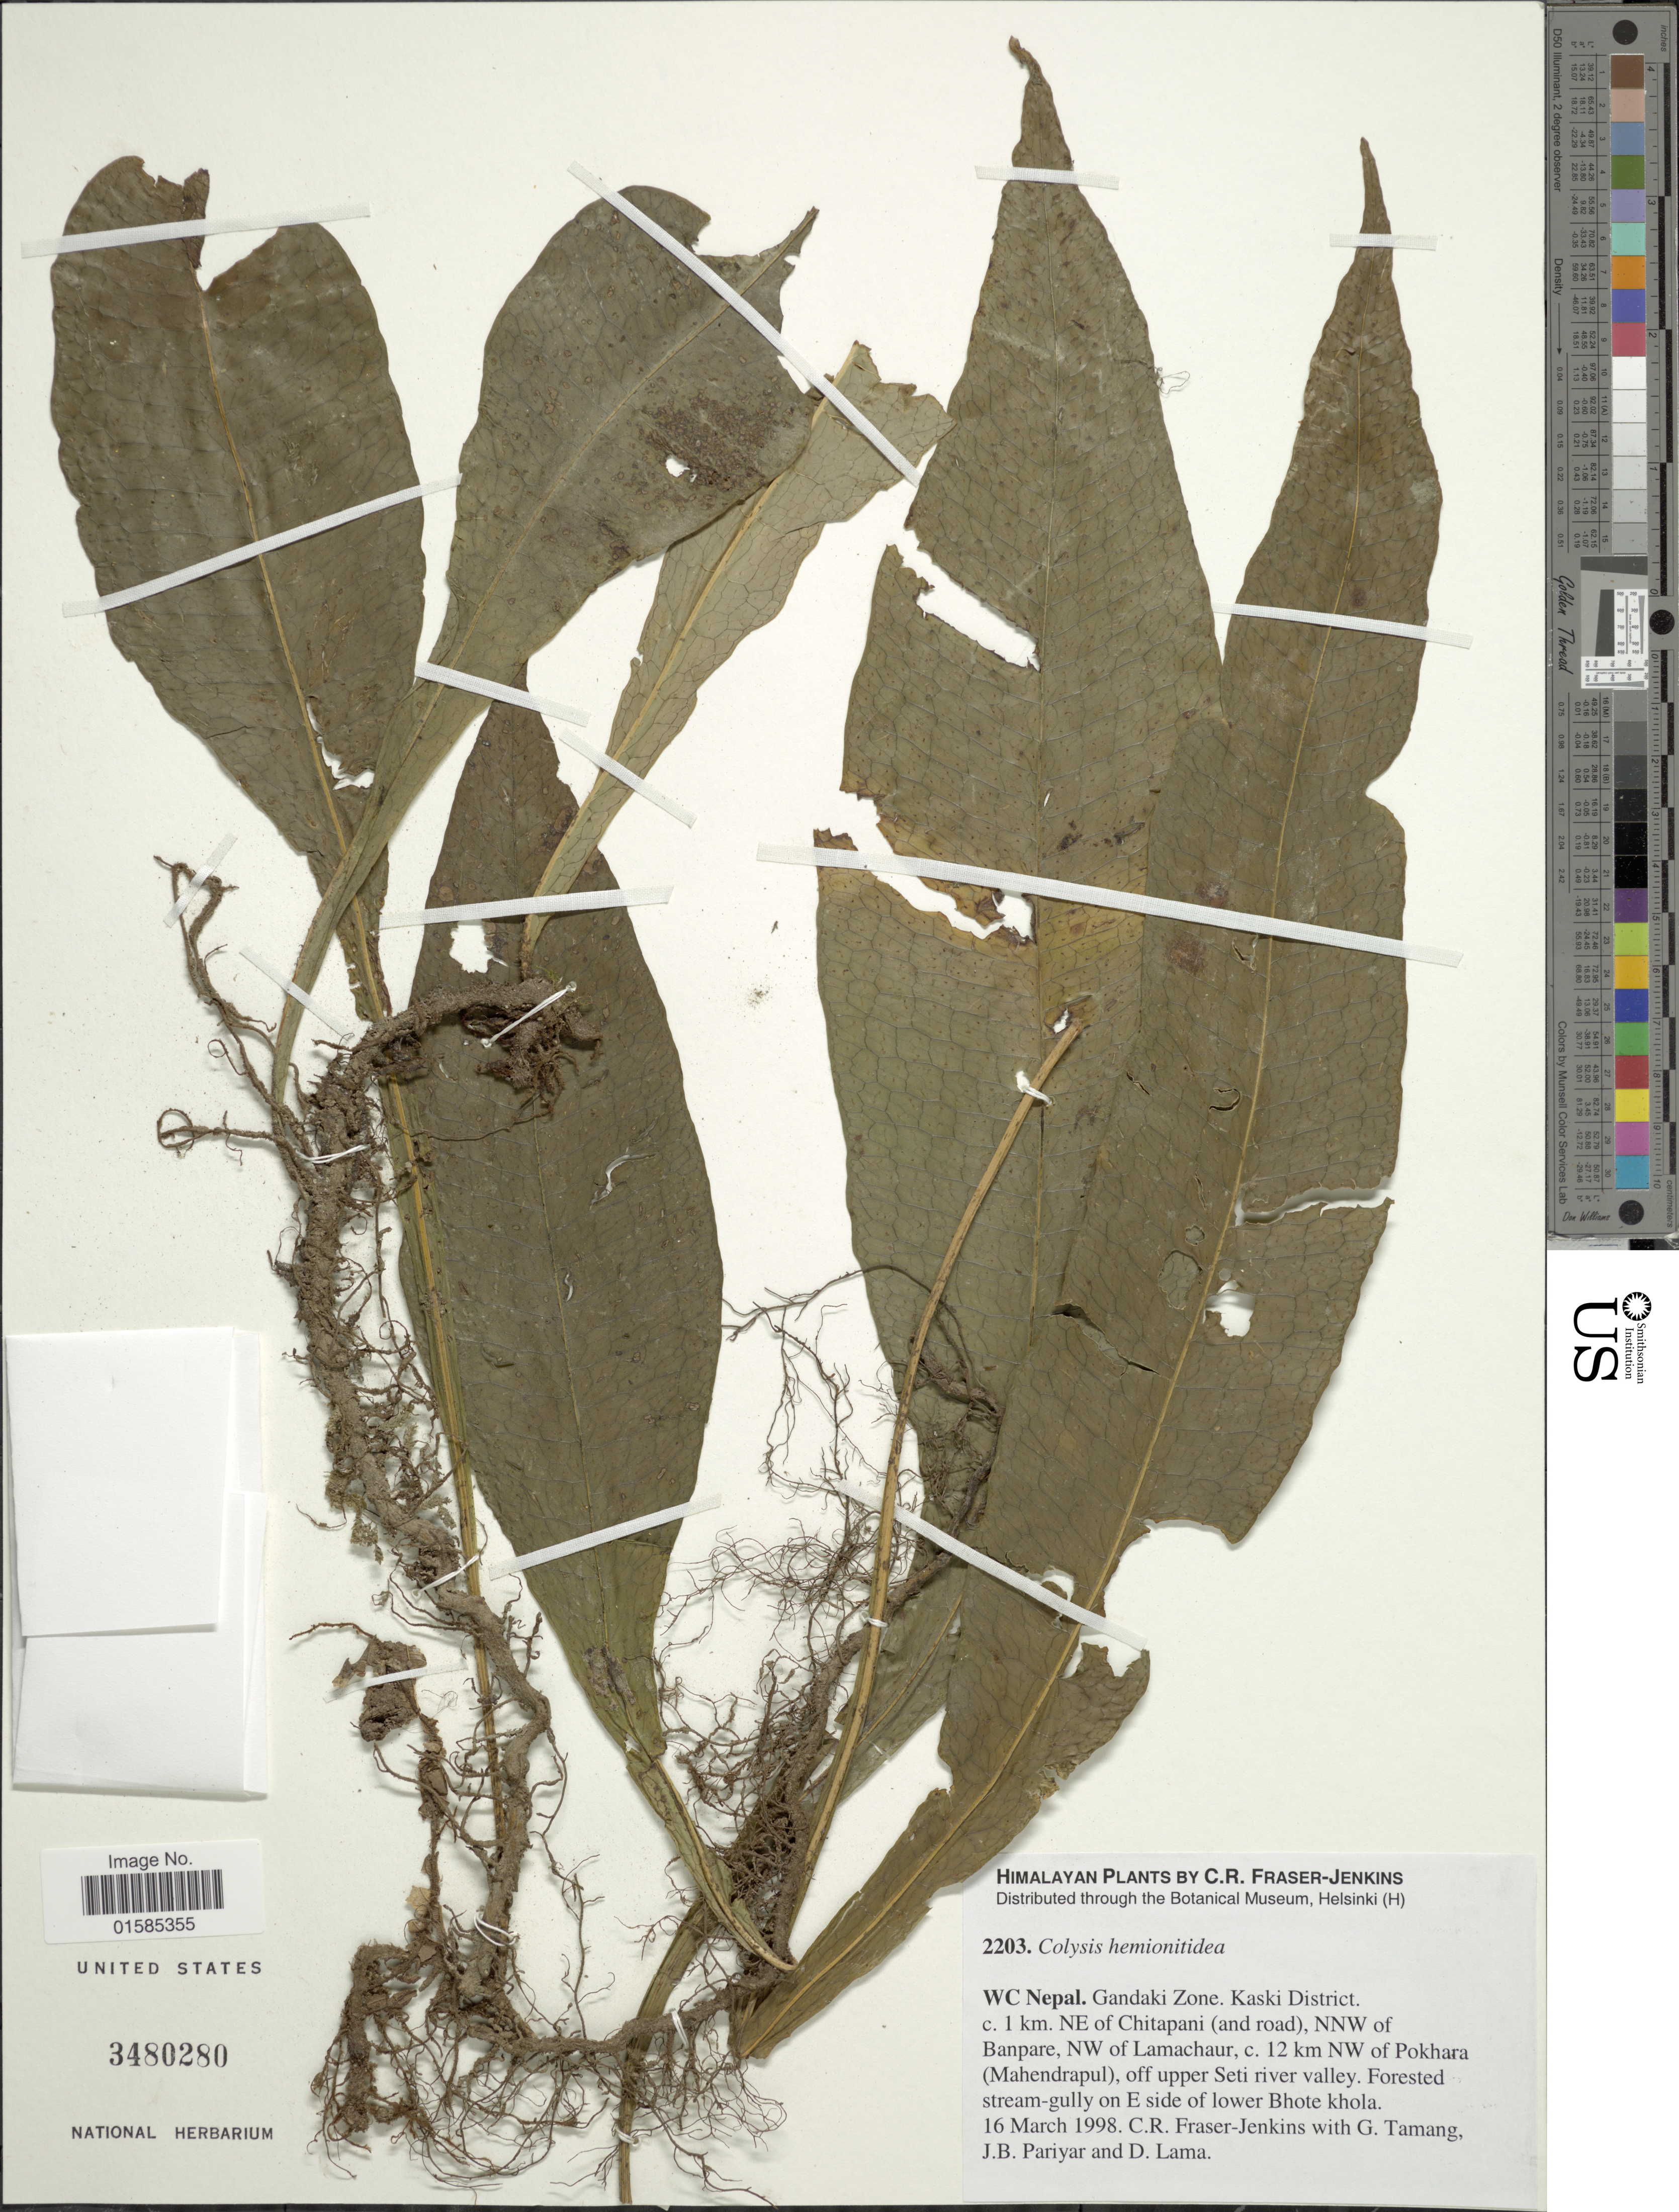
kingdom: Plantae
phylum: Tracheophyta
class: Polypodiopsida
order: Polypodiales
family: Polypodiaceae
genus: Leptochilus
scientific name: Leptochilus hemionitideus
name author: (C. Presl) Noot.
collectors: C. R. Fraser-Jenkins, G. Tamang, J. Pariyar & D. Lama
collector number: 2203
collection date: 1998-03-16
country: Nepal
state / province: Gandaki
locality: WC Nepal. Gandaki Zone. Kaski District. c. 1 km. NE of Chitapani (and road), NNW of Banpare, NW of Machaur, c. 12 km NW of Pokhara (Mahendrapul), off upper Seri river valley. Forested stream-gully on E side of lower bhote khola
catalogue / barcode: US 3480280